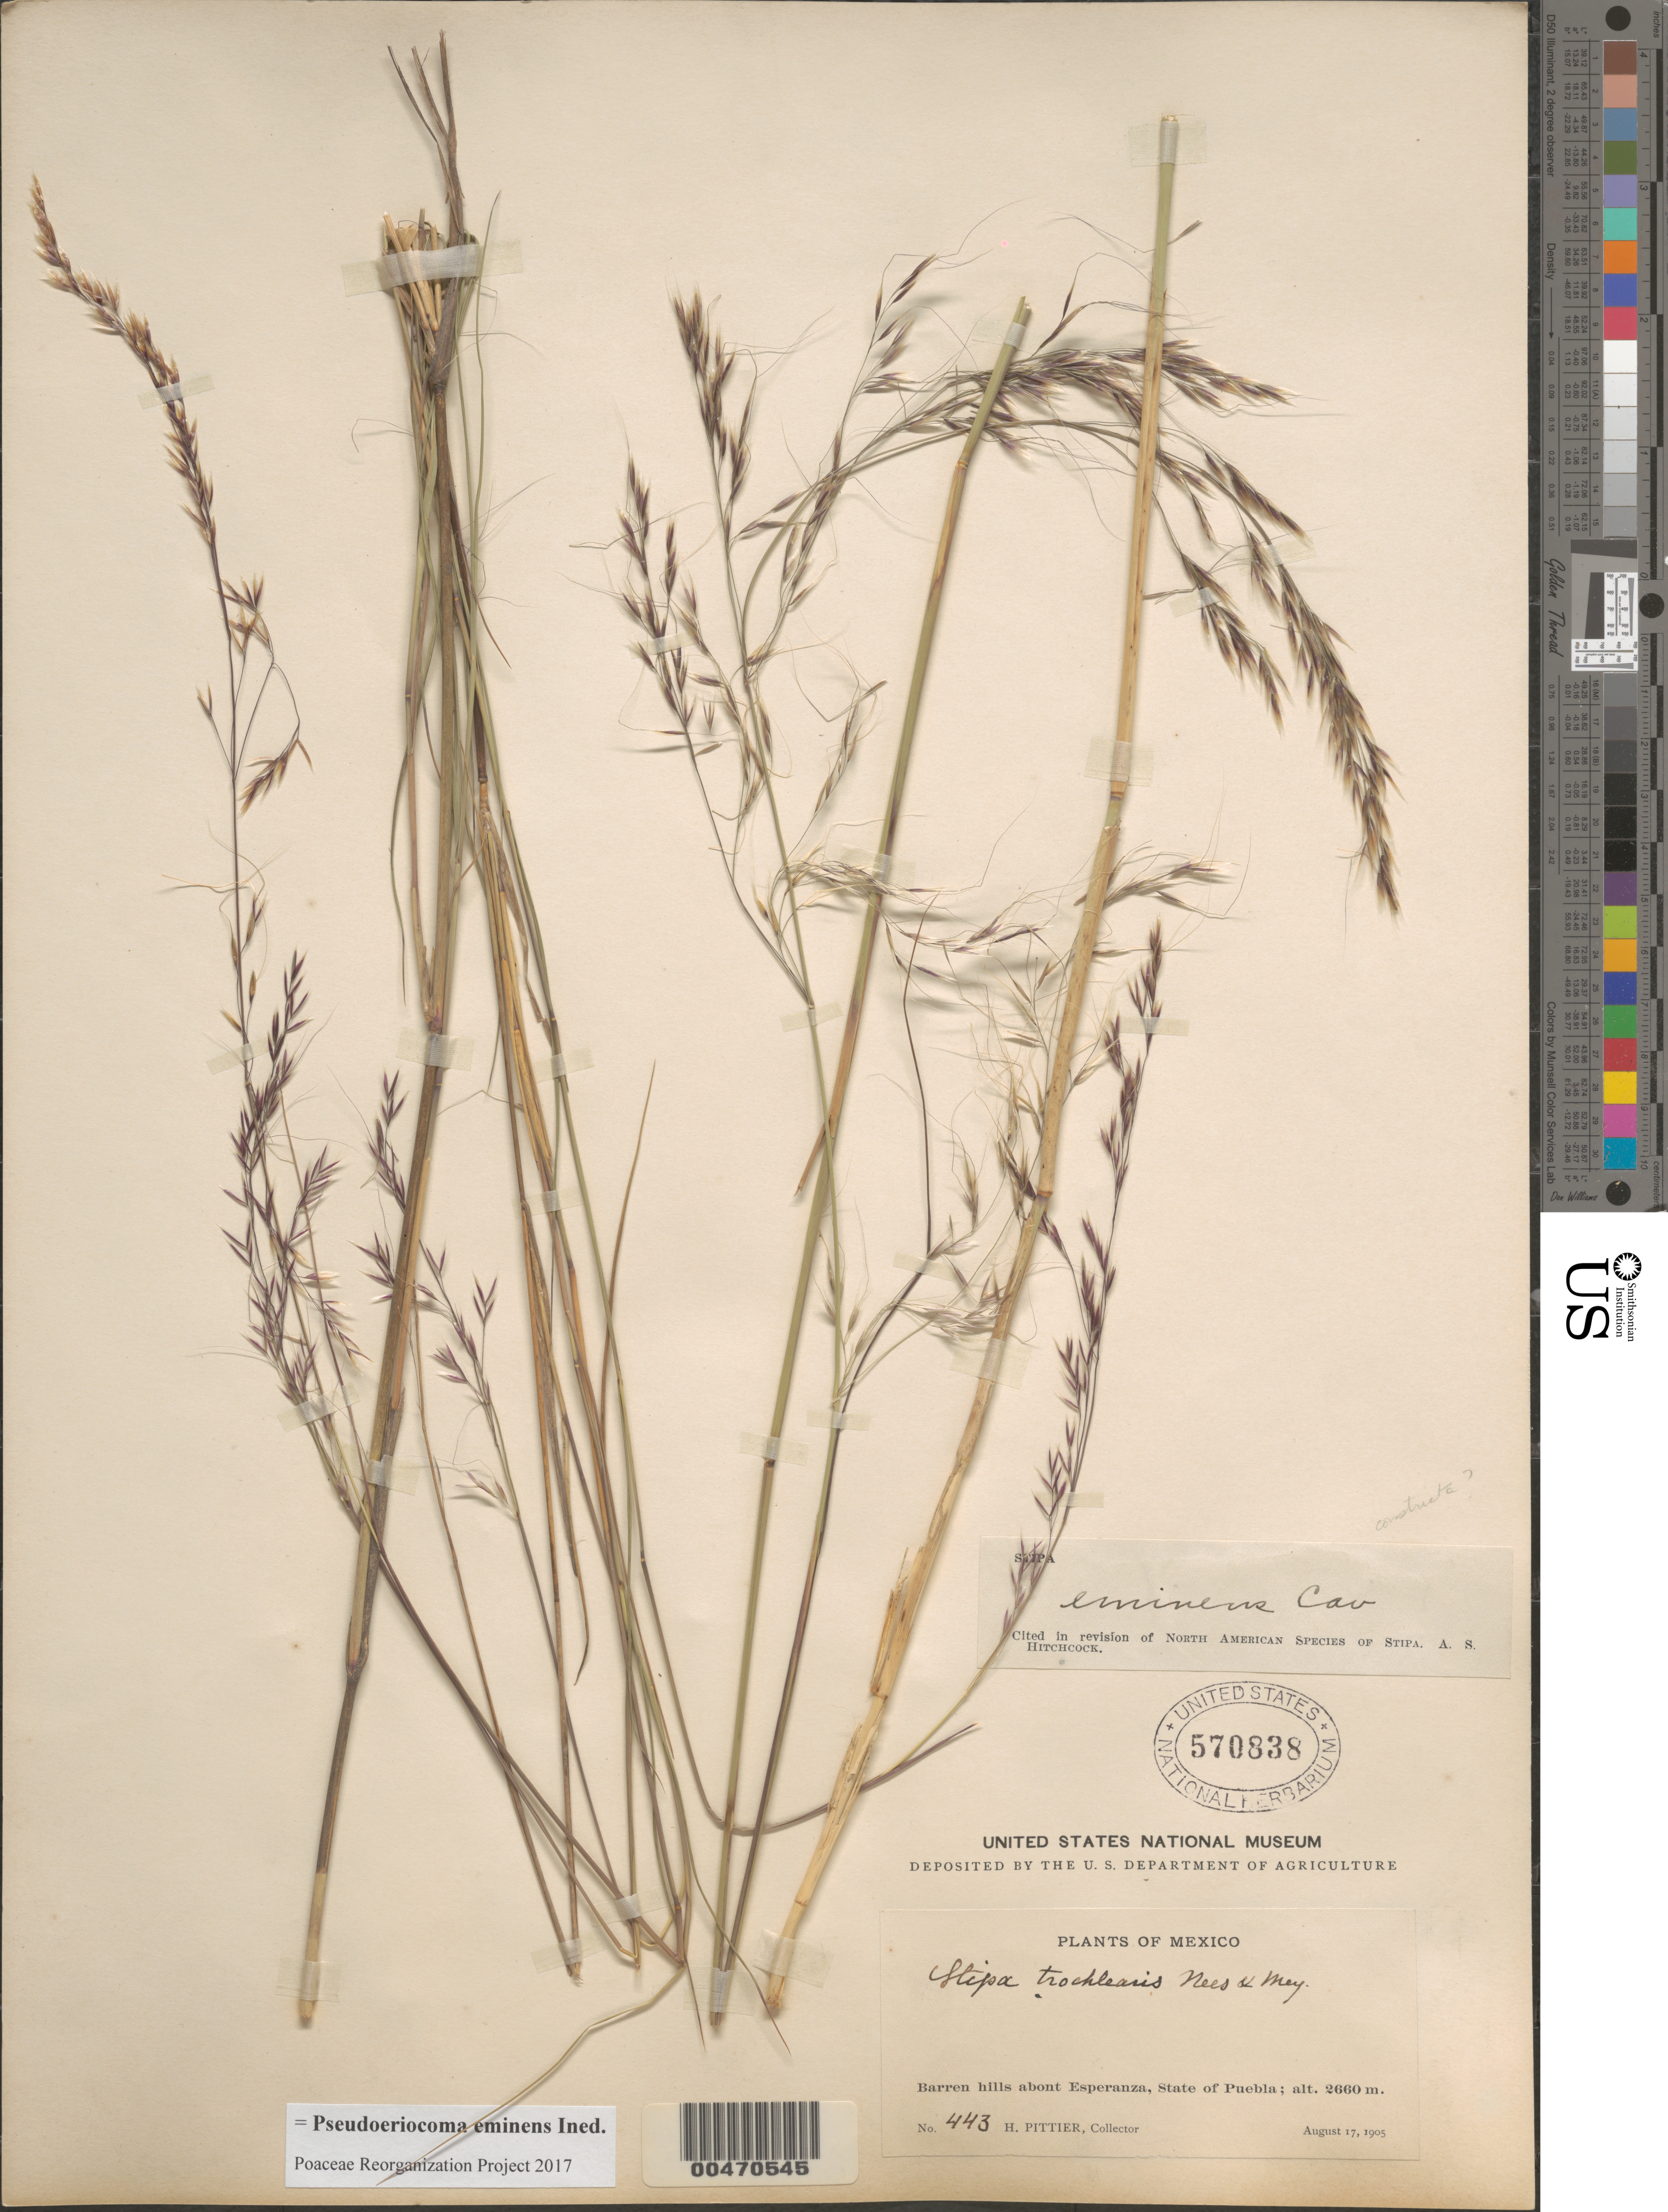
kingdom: Plantae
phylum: Tracheophyta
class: Liliopsida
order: Poales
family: Poaceae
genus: Pseudoeriocoma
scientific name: Pseudoeriocoma eminens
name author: (Cav.) Romasch.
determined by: Poaceae Reorganization Project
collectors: H. F. Pittier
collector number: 443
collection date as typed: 17 Aug 1905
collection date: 1905-08-17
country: Mexico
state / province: Puebla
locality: About Esperanza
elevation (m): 2660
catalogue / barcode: US 570838